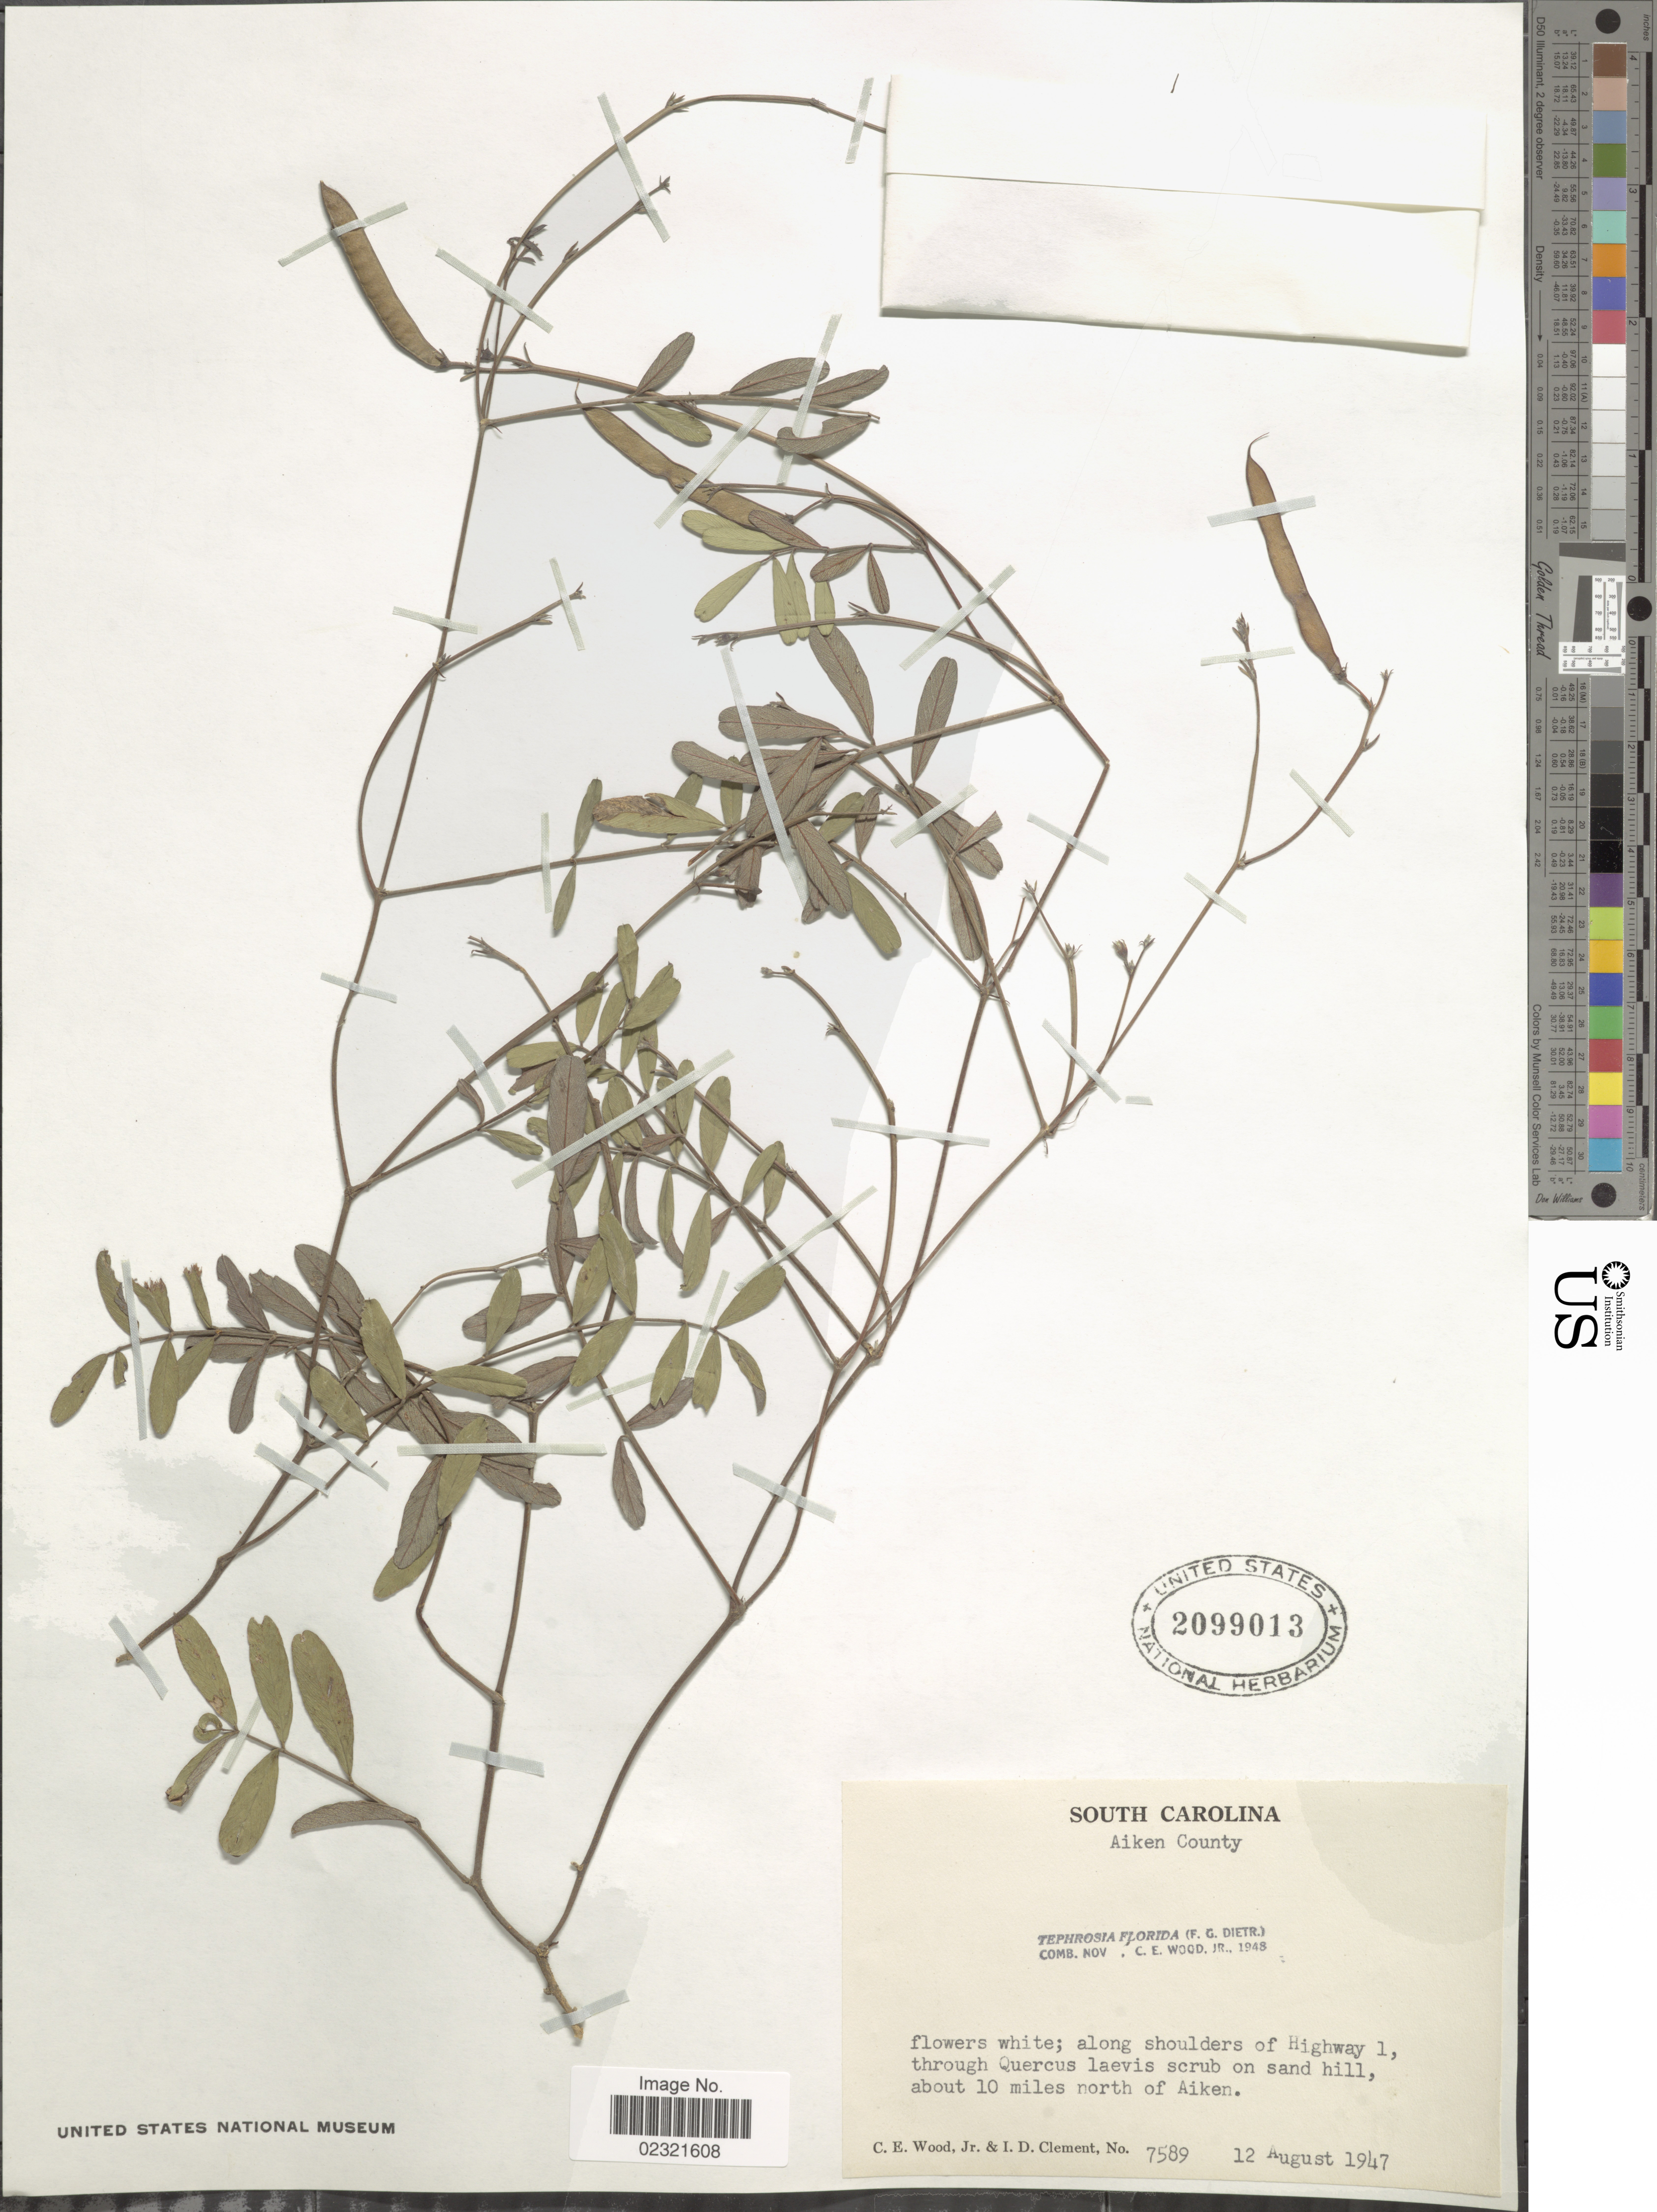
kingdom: Plantae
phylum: Tracheophyta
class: Magnoliopsida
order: Fabales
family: Fabaceae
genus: Tephrosia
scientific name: Tephrosia florida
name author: (Dietr.) C.E. Wood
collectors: C. Wood & I. Clement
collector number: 7589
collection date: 1947-08-12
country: United States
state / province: South Carolina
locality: Aiken County, along shoulders of Highway 1, through Quercus leavis scrub on and hill, about 10 miles north of Aiken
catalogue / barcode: US 2099013